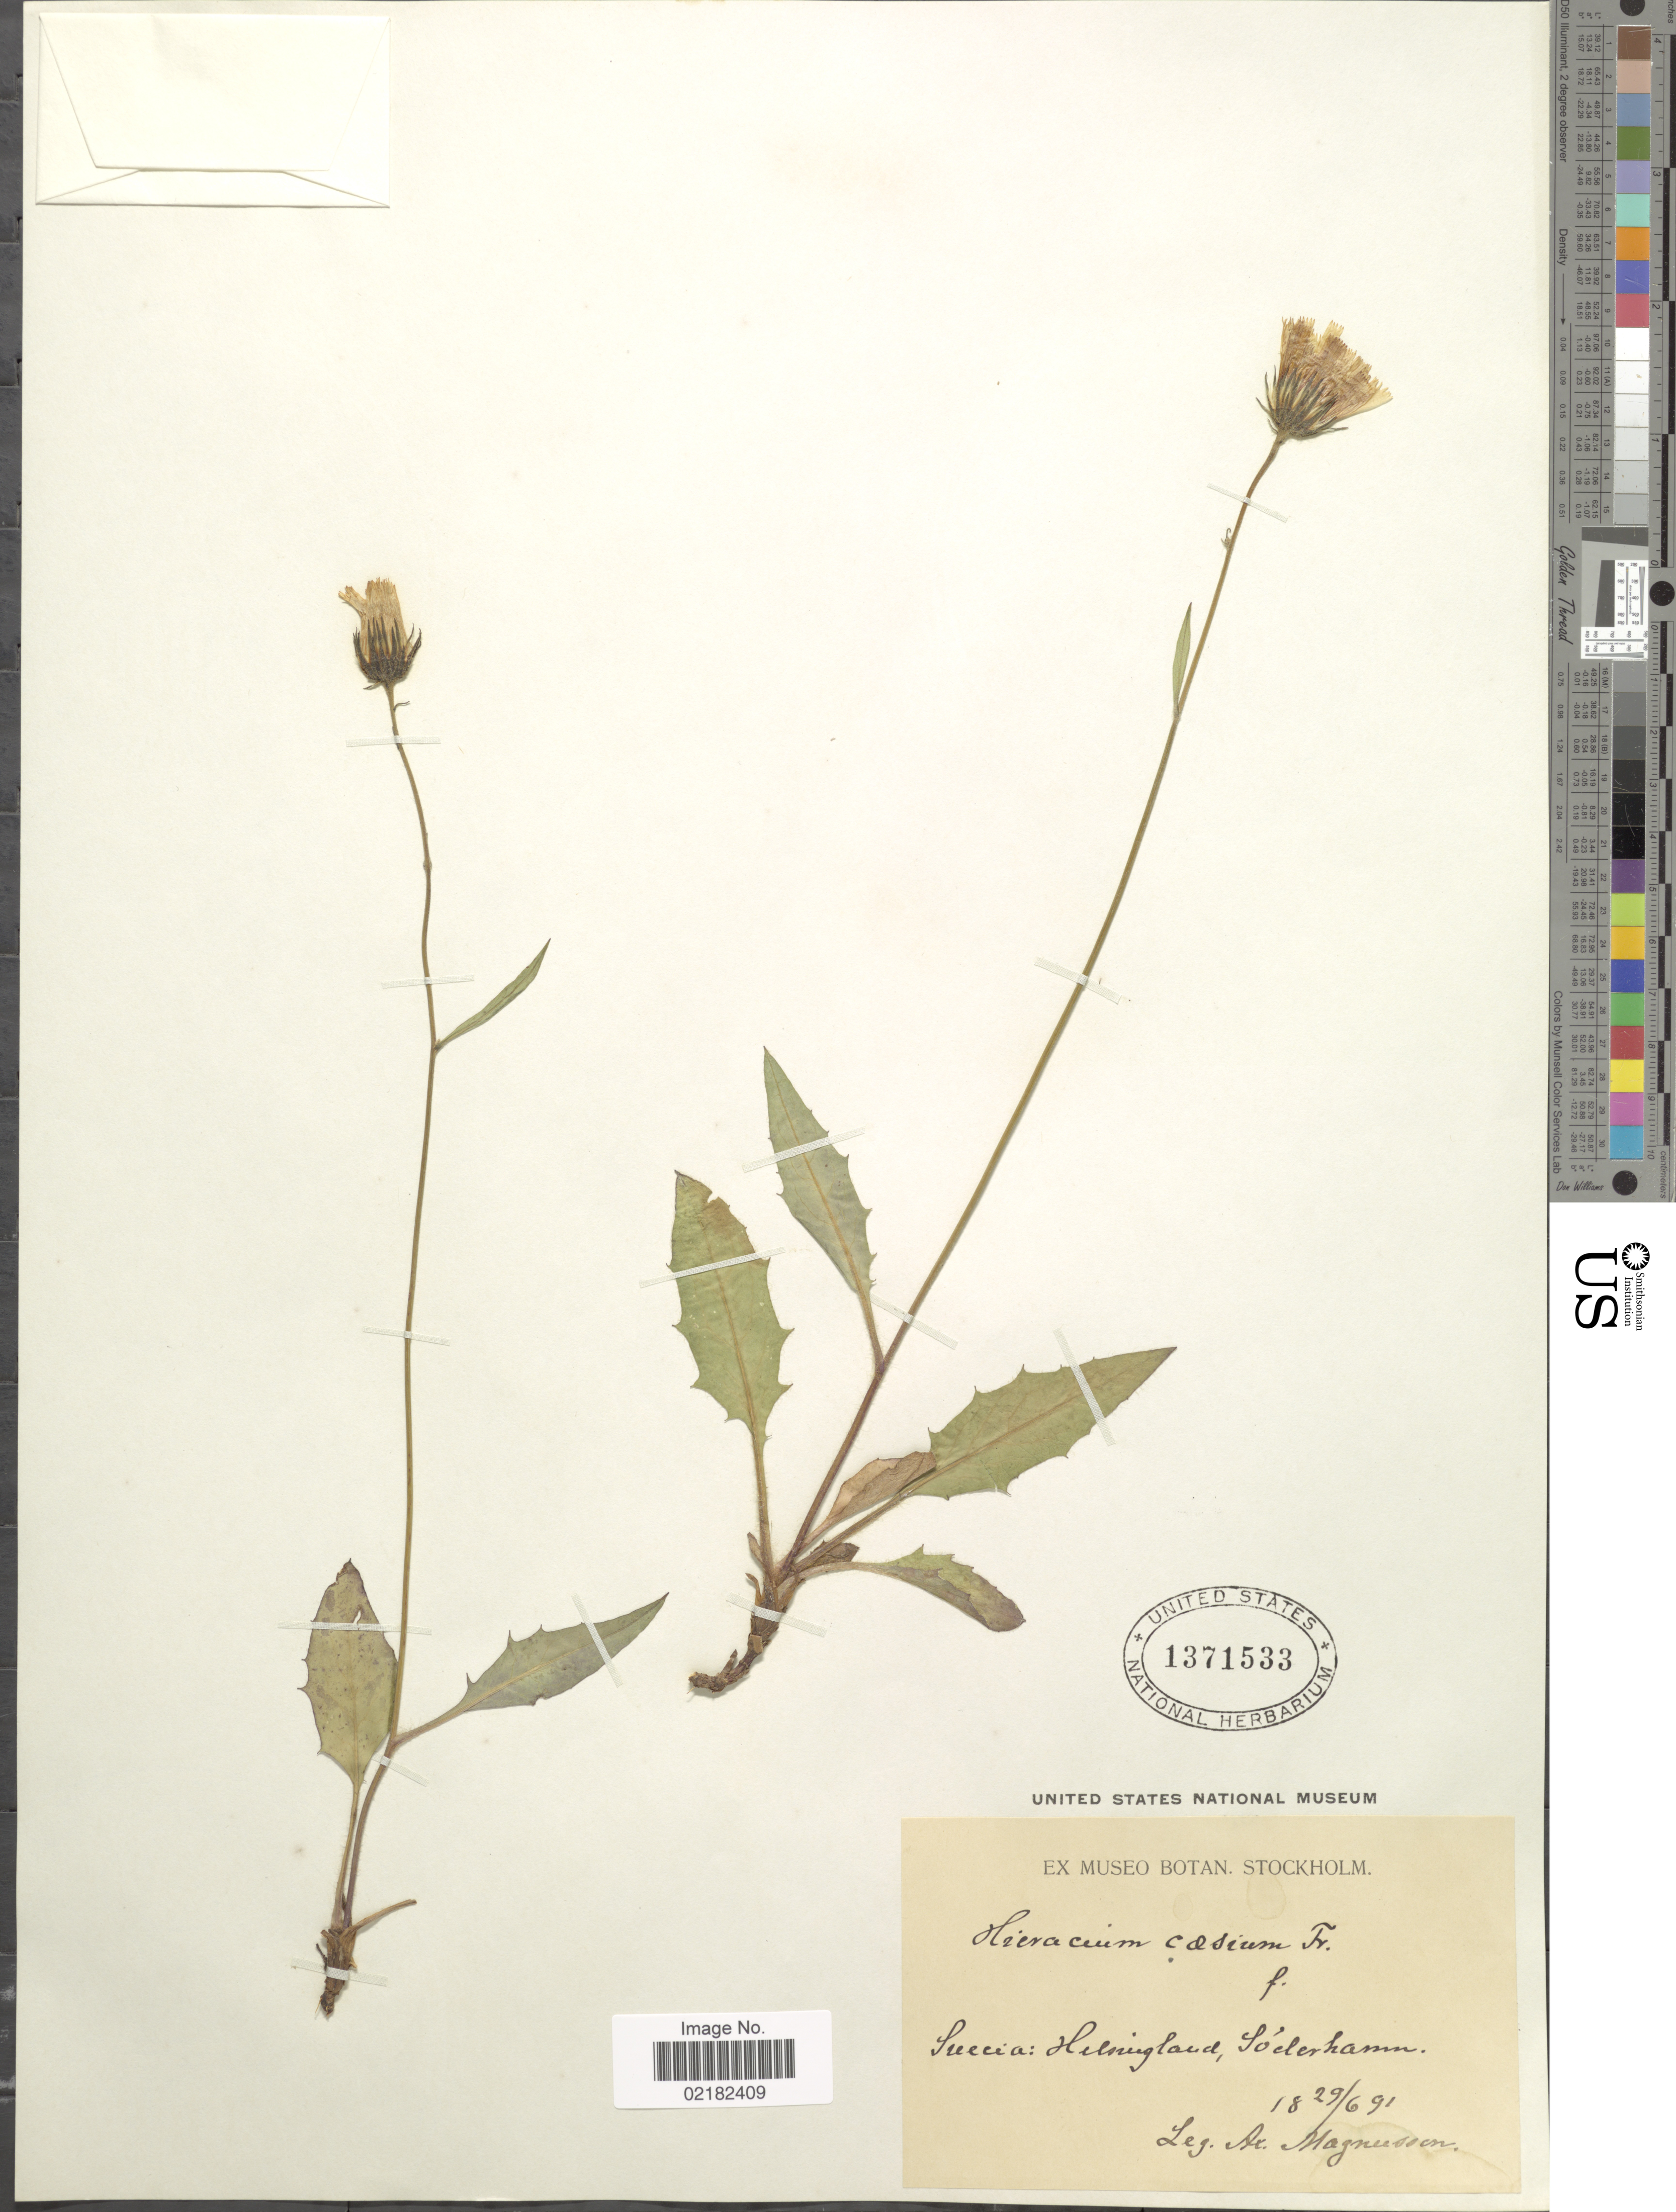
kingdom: Plantae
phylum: Tracheophyta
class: Magnoliopsida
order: Asterales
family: Asteraceae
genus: Hieracium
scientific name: Hieracium caesium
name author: (Fr.) Fr.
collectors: A. Magnusson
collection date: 1891-06-29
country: Sweden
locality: Suecia: Helsingland, Söderhamn.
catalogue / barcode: US 1371533